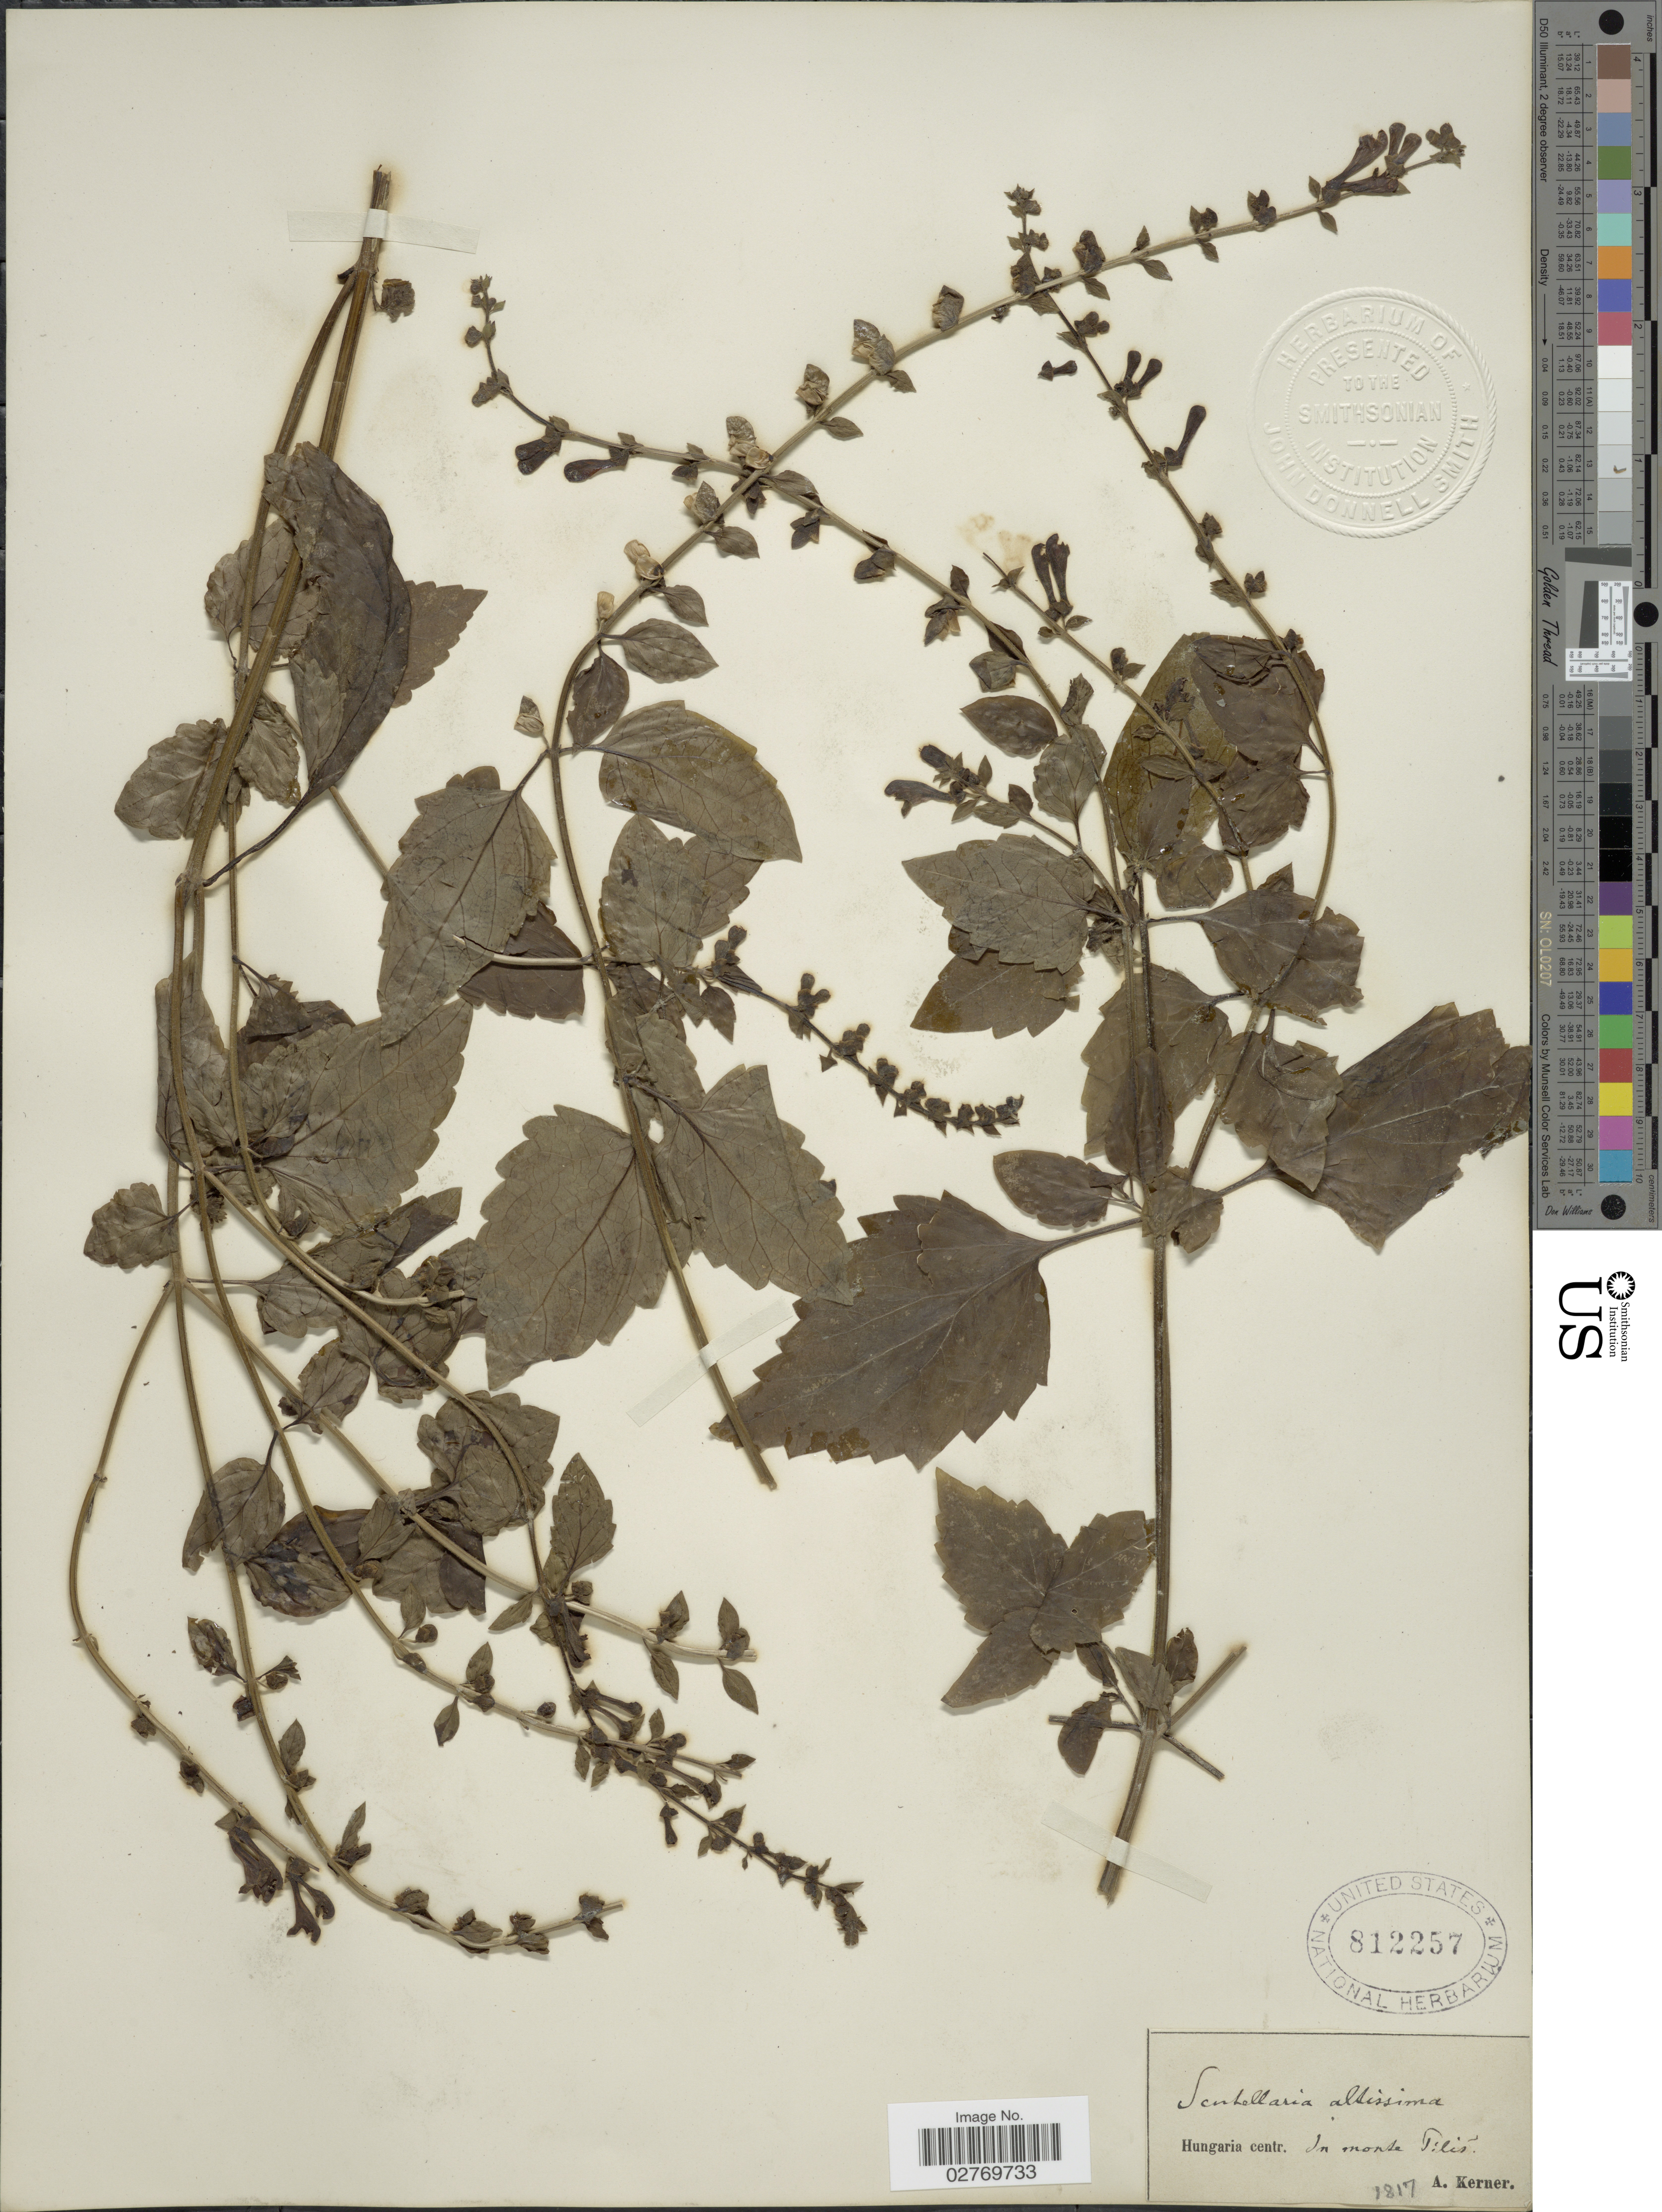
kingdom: Plantae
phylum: Tracheophyta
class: Magnoliopsida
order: Lamiales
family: Lamiaceae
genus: Scutellaria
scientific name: Scutellaria altissima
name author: L.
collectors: A. Kerner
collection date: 1817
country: Hungary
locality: Hungaria centr. In monte Tilis.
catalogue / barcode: US 812257